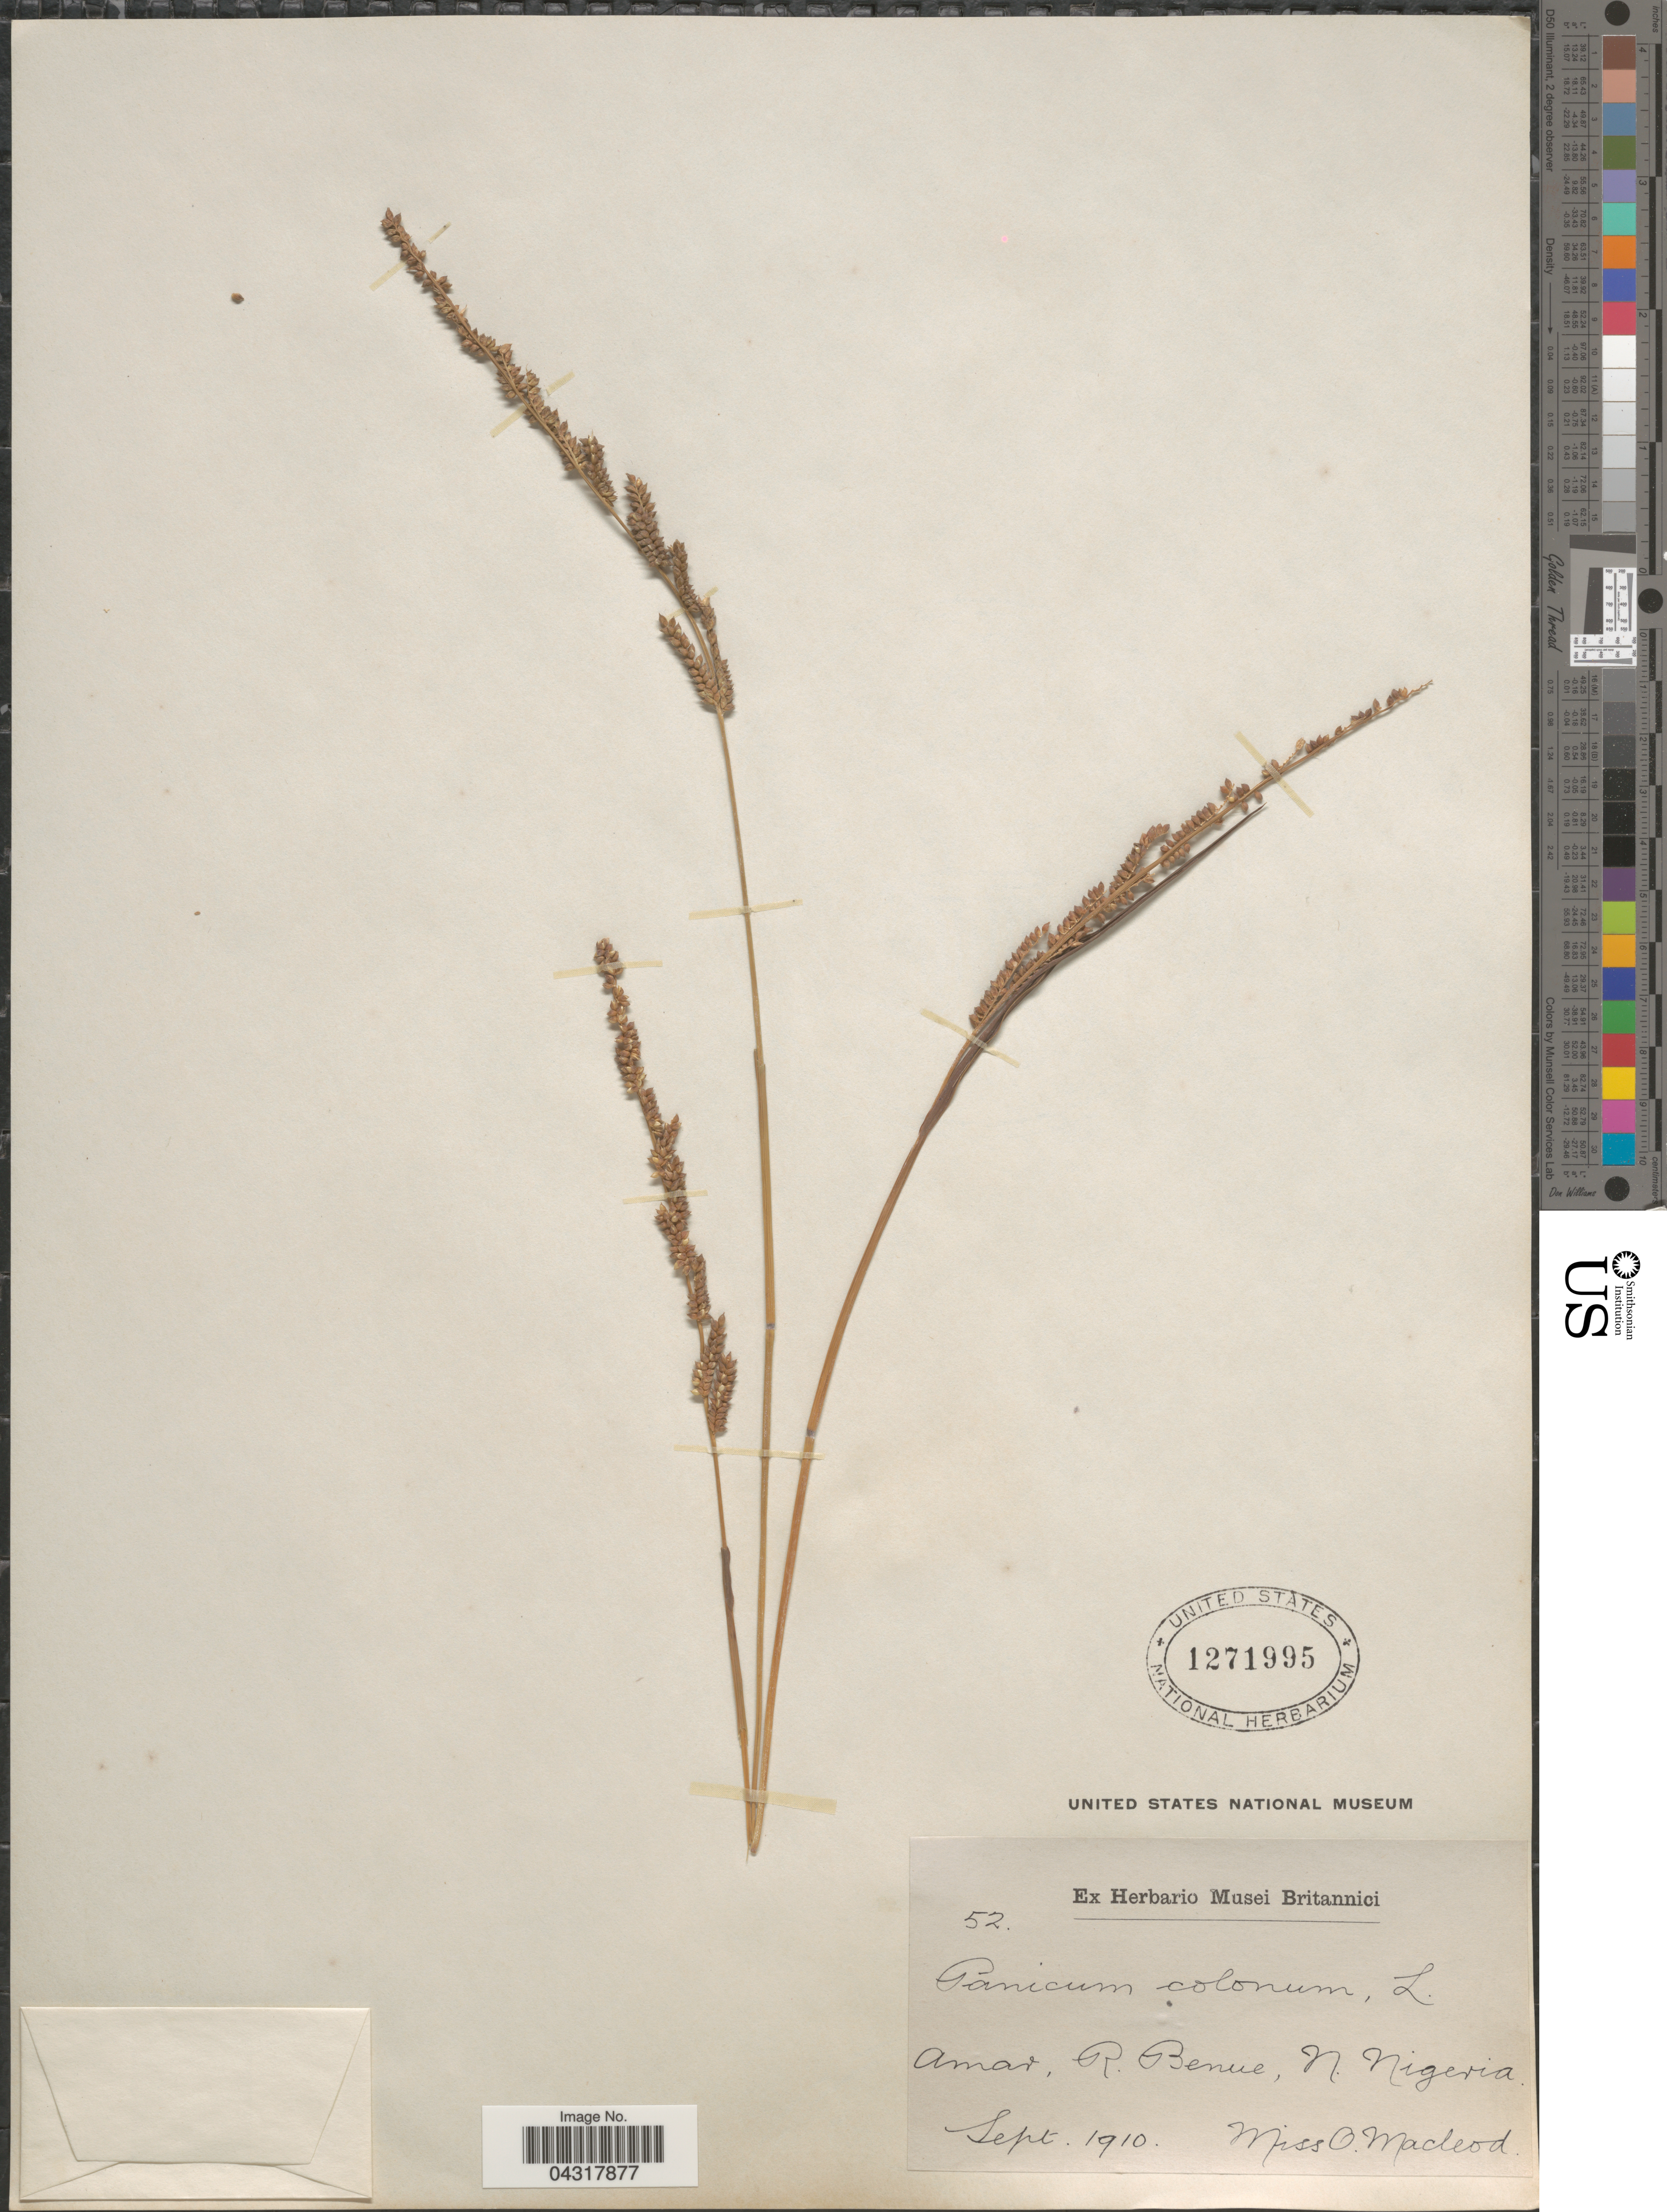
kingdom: Plantae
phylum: Tracheophyta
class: Liliopsida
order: Poales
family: Poaceae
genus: Echinochloa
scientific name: Echinochloa colona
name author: (L.) Link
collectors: O. Macleod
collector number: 52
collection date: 1910-09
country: Nigeria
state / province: Benue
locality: Amar, R. Benue, N. Nigeria.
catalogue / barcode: US 1271995